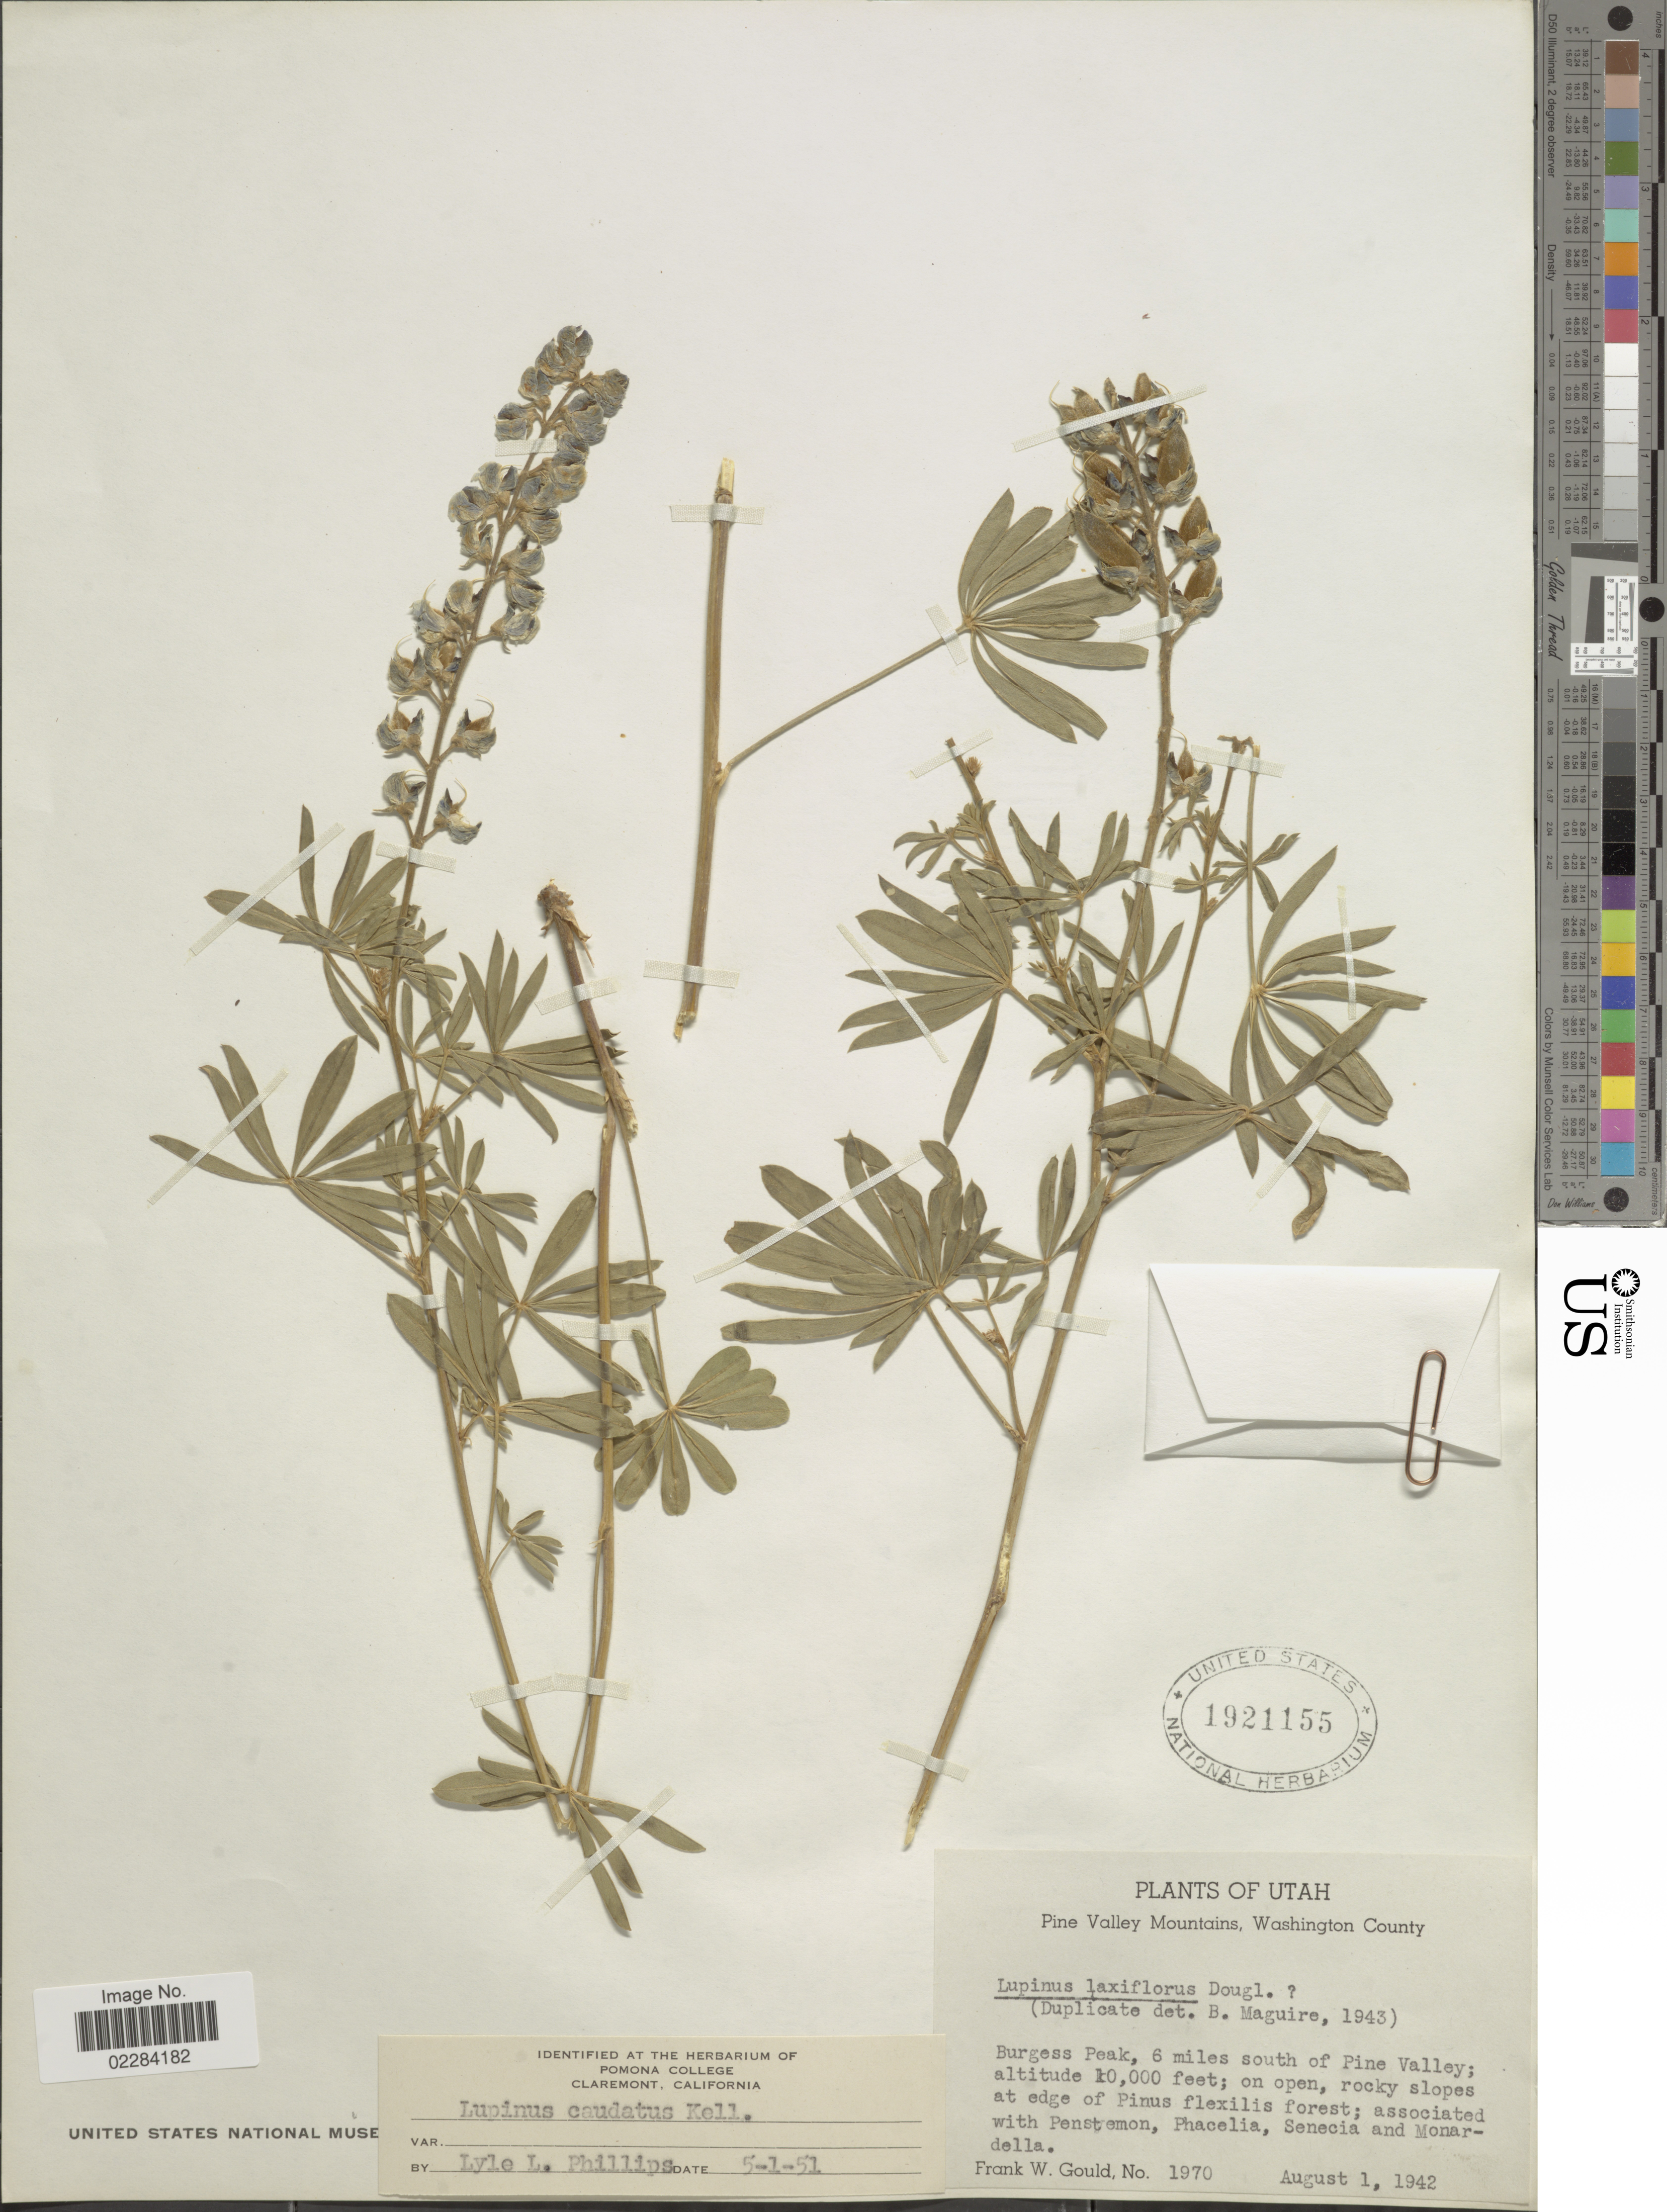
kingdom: Plantae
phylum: Tracheophyta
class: Magnoliopsida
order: Fabales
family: Fabaceae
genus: Lupinus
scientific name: Lupinus caudatus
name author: Kellogg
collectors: F. W. Gould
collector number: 1970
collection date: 1942-08-01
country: United States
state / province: Utah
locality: Burges Peak, 6 miles south of Pine Valley.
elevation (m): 3048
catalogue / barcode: US 1921155